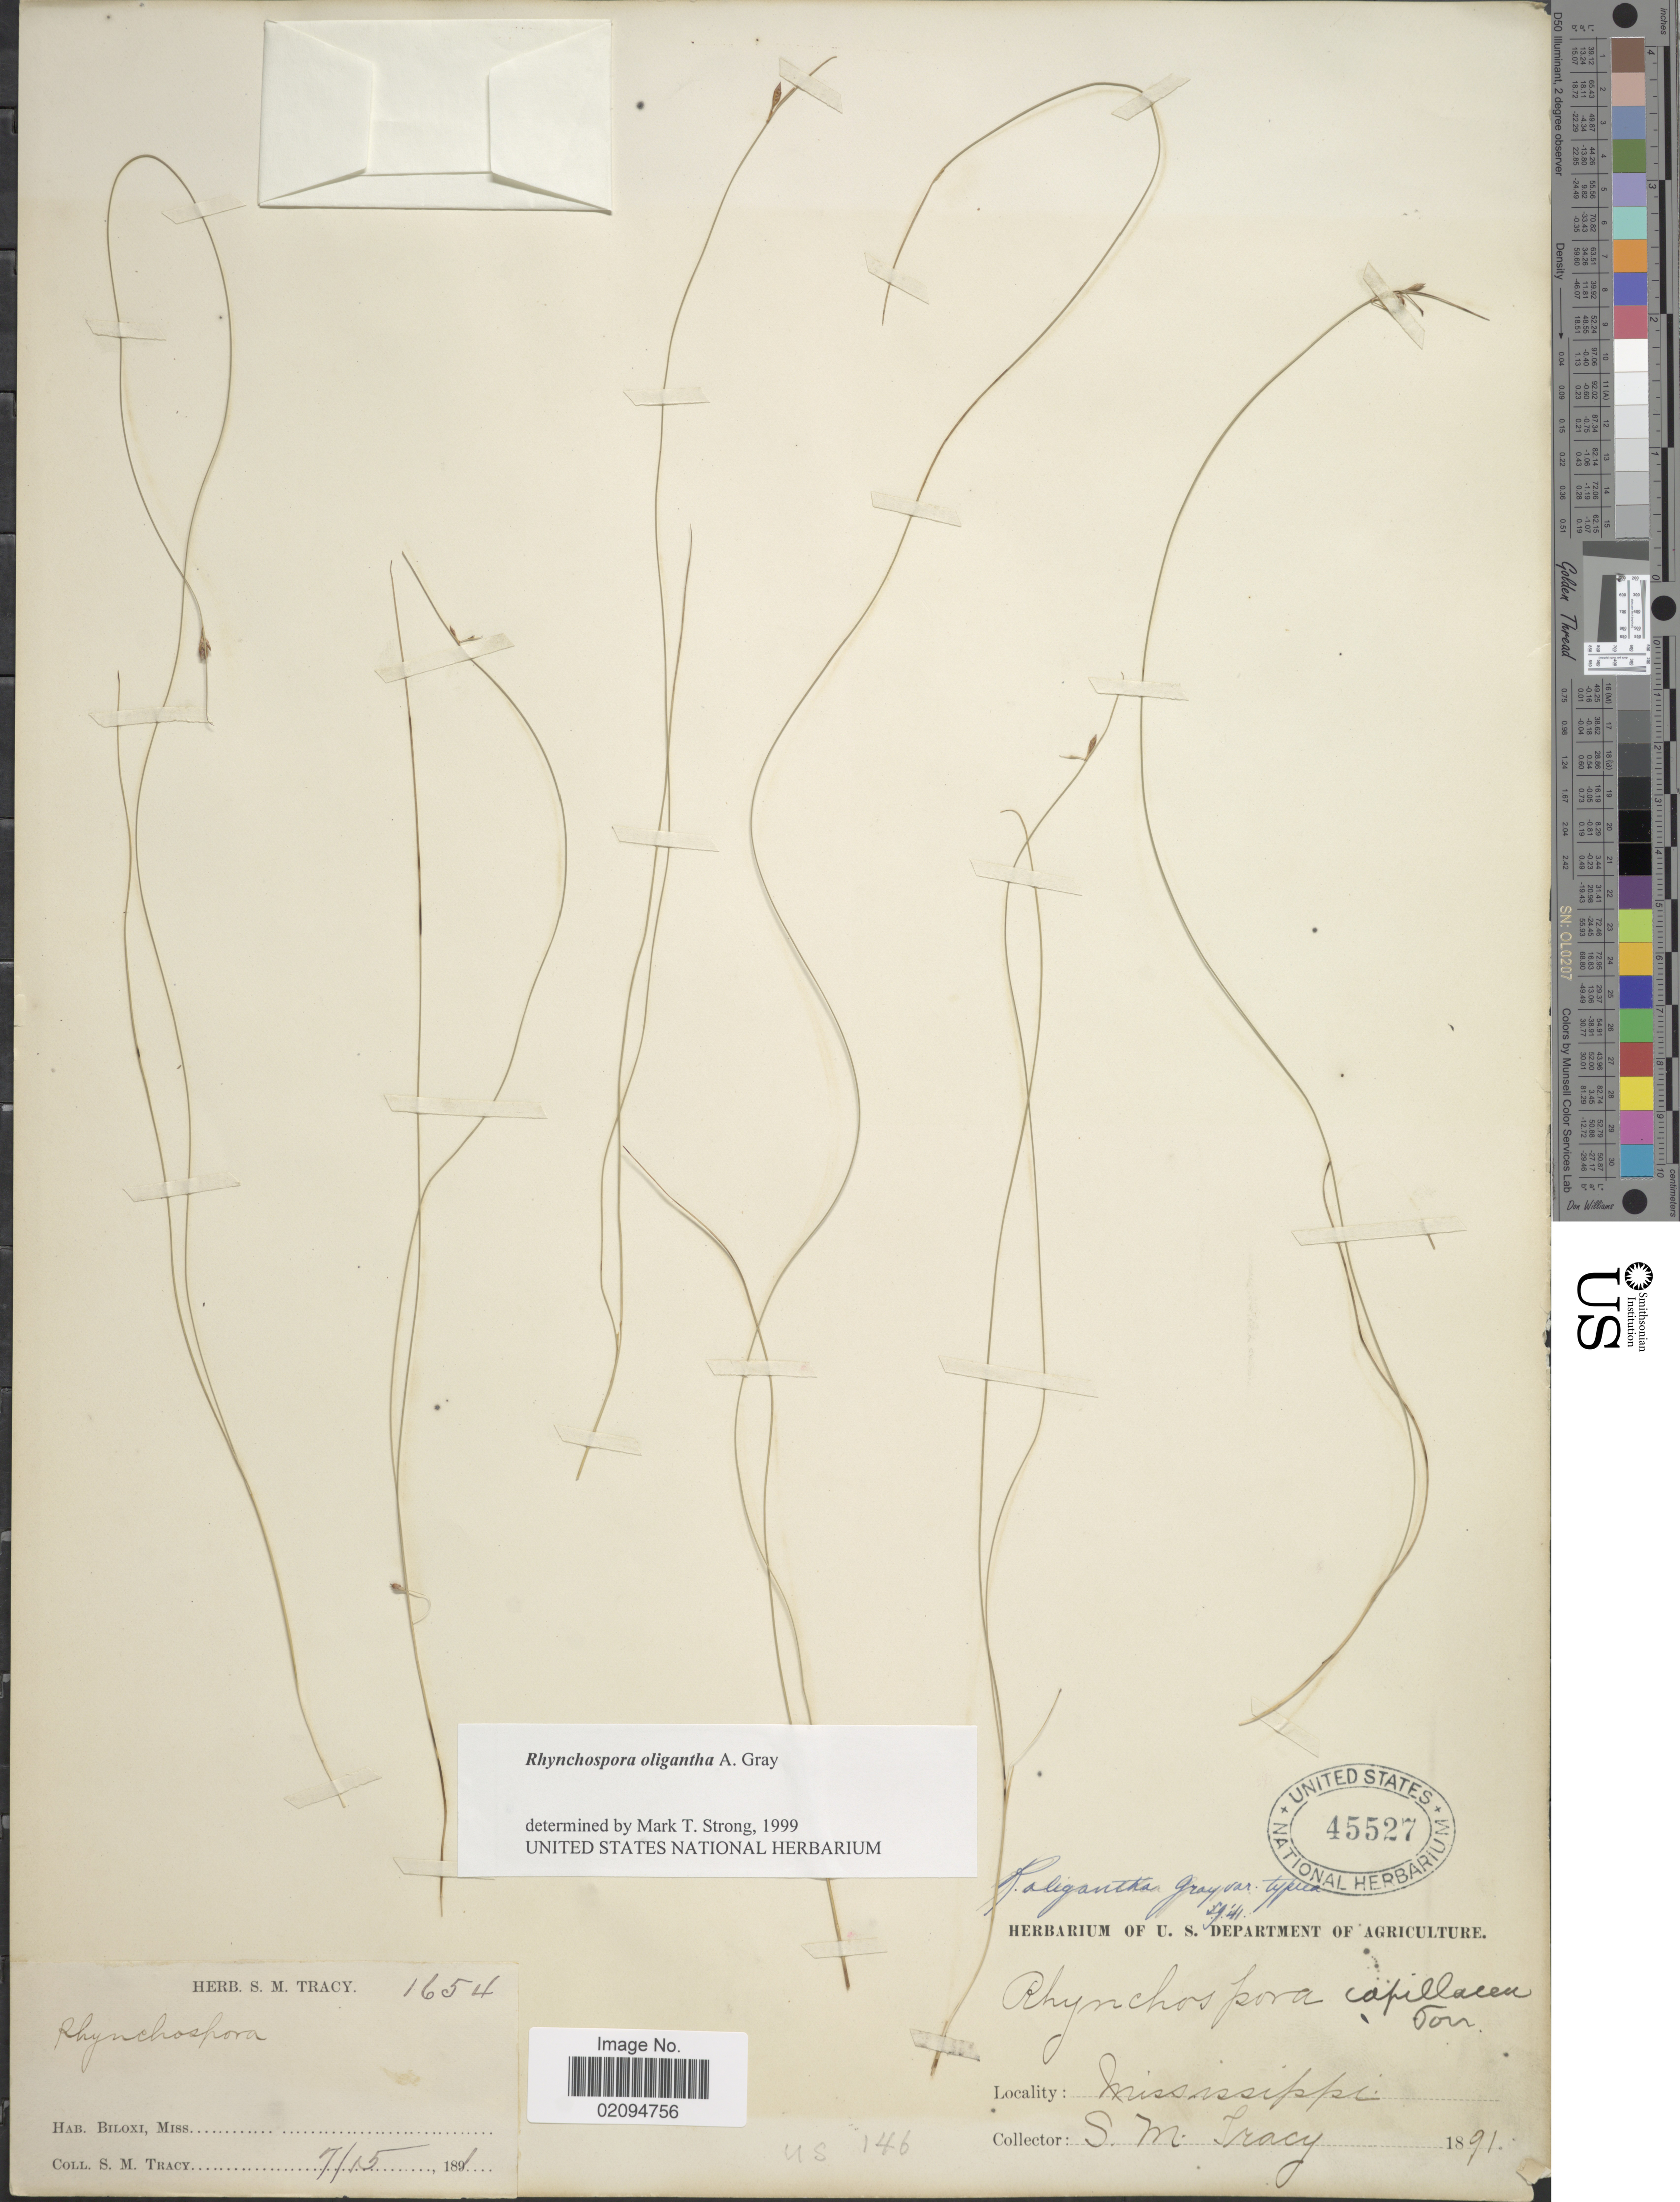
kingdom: Plantae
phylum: Tracheophyta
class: Liliopsida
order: Poales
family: Cyperaceae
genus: Rhynchospora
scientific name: Rhynchospora oligantha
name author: A. Gray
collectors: S. M. Tracy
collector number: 1654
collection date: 1891-07-15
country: United States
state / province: Mississippi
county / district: Harrison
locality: Biloxi.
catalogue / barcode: US 45527